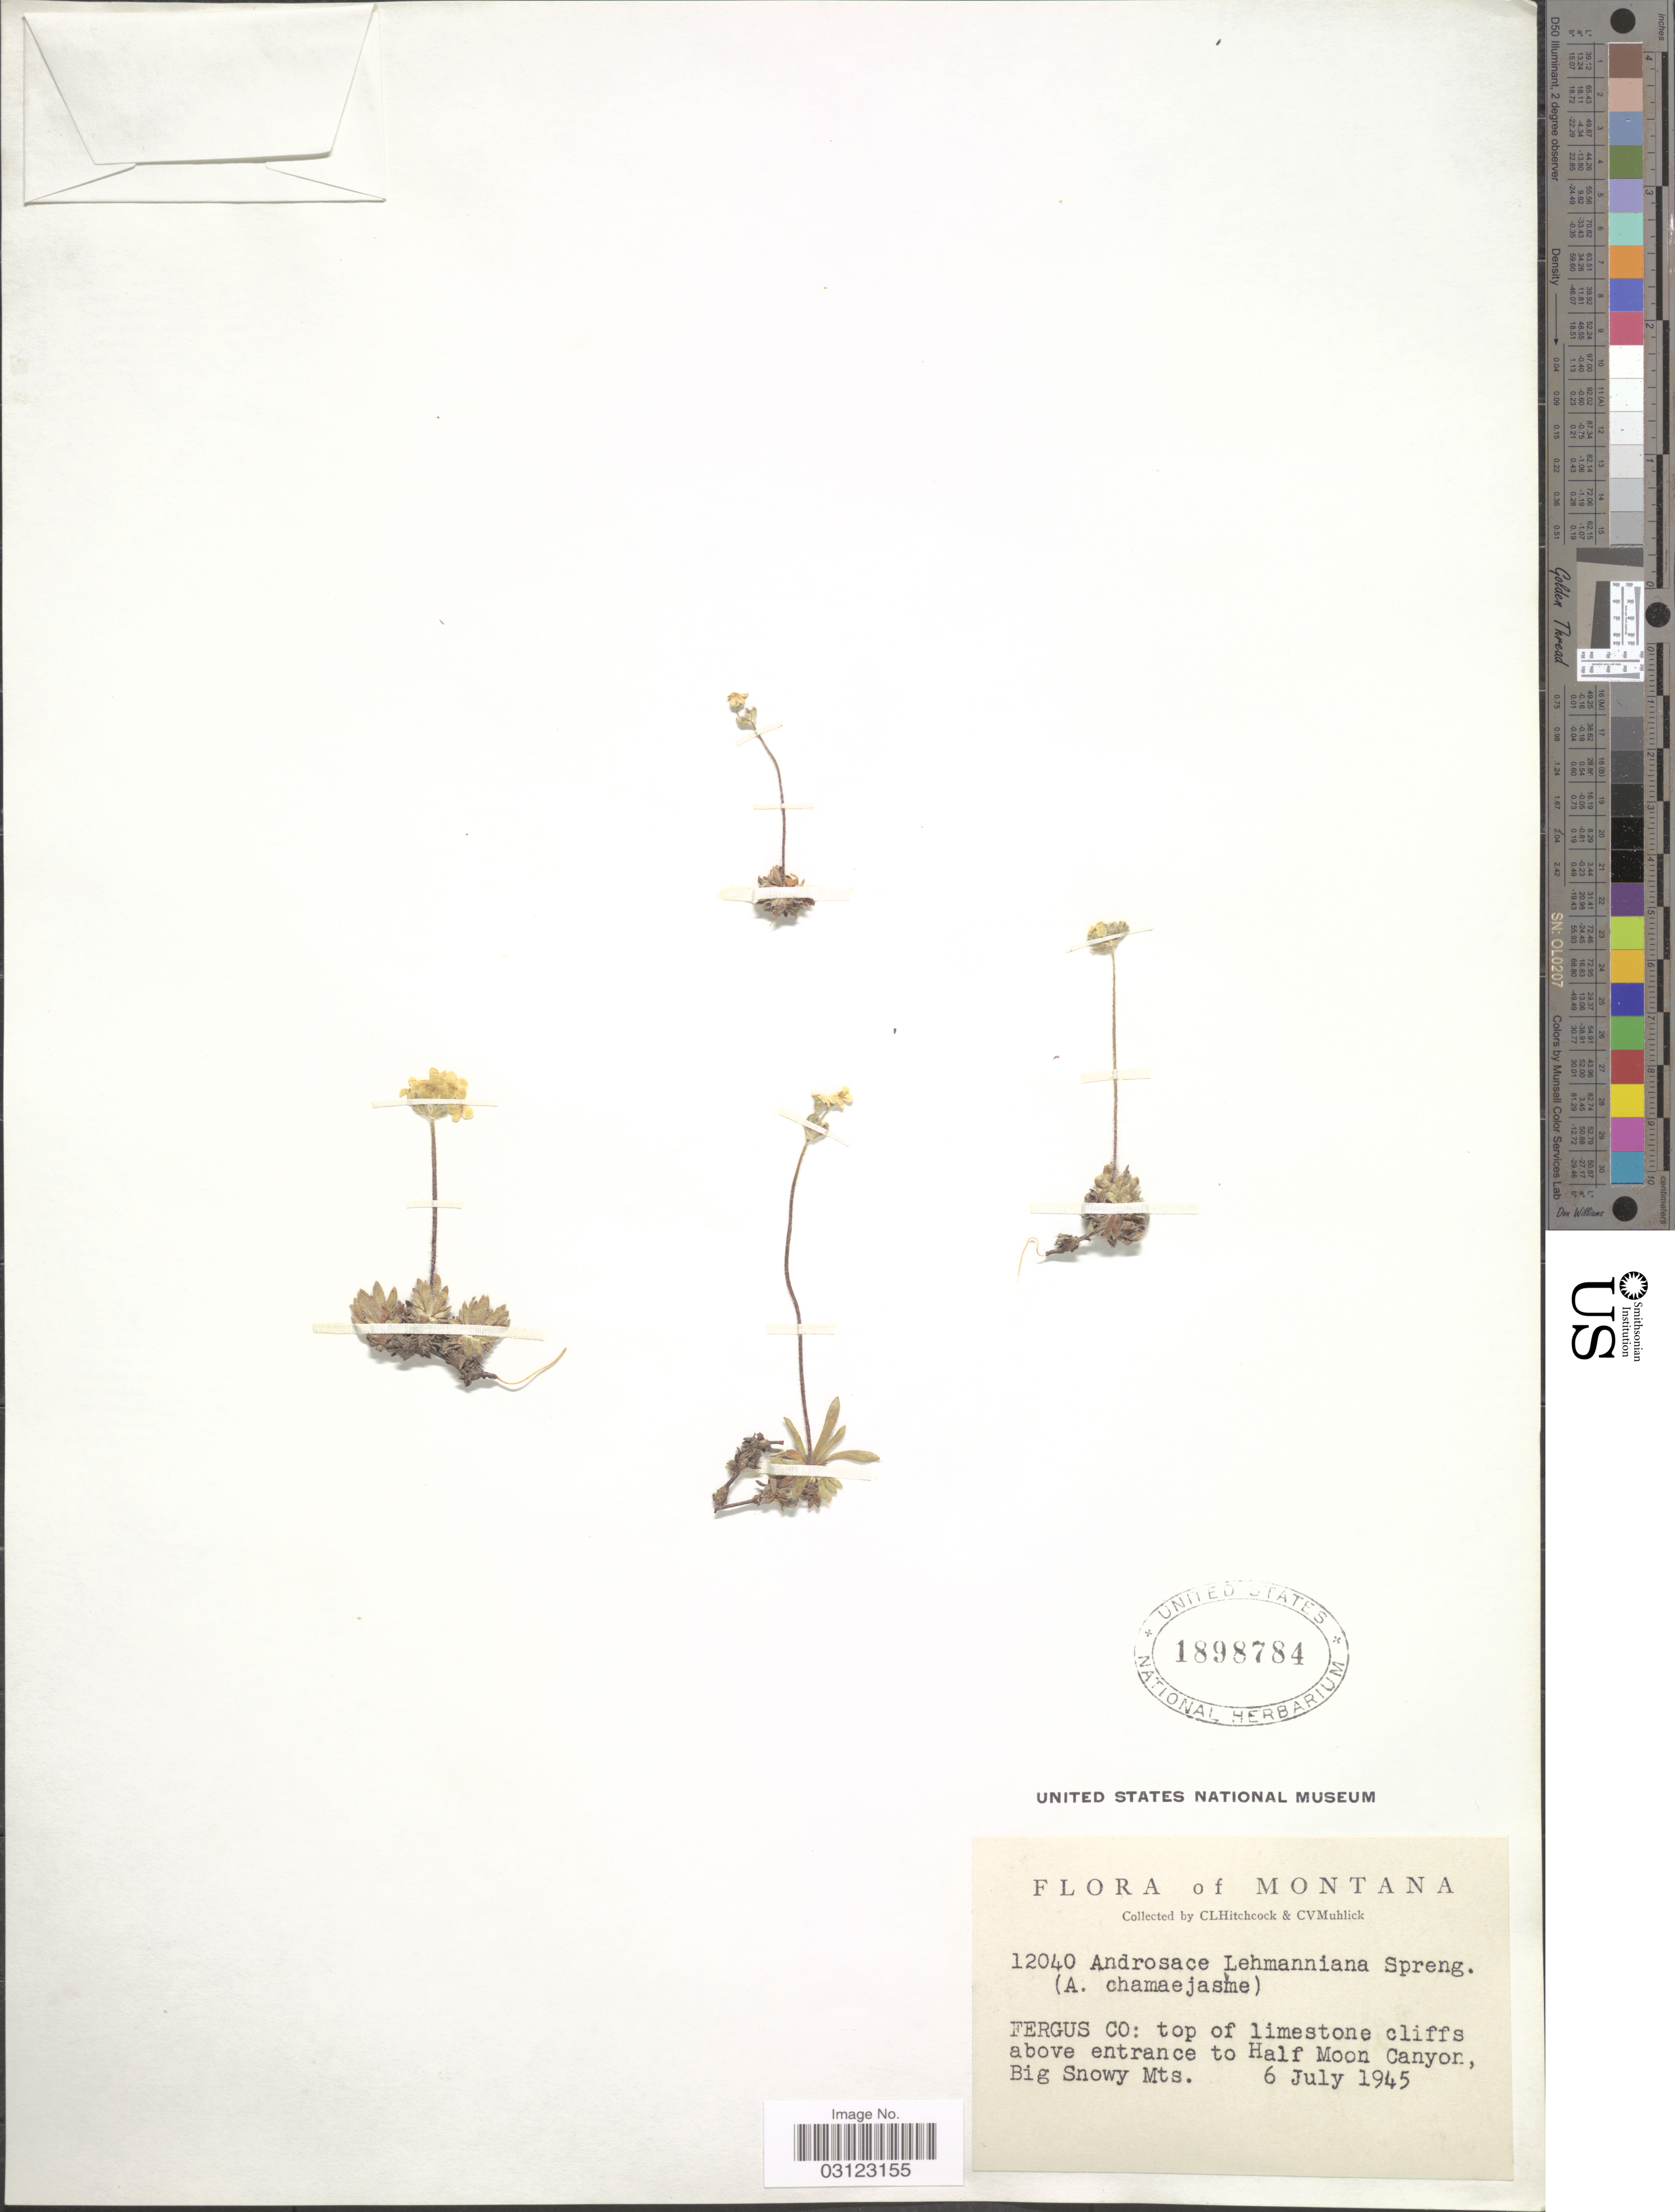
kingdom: Plantae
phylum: Tracheophyta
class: Magnoliopsida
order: Ericales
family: Primulaceae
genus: Androsace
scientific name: Androsace lehmanniana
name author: Spreng.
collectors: C. L. Hitchcock & C. V. Muhlick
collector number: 12040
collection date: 1945-07-06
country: United States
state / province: Montana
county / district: Fergus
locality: Top of limestone cliffs above entrance to Half Moon Canyon, Big Snowy Mts.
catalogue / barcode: US 1898784